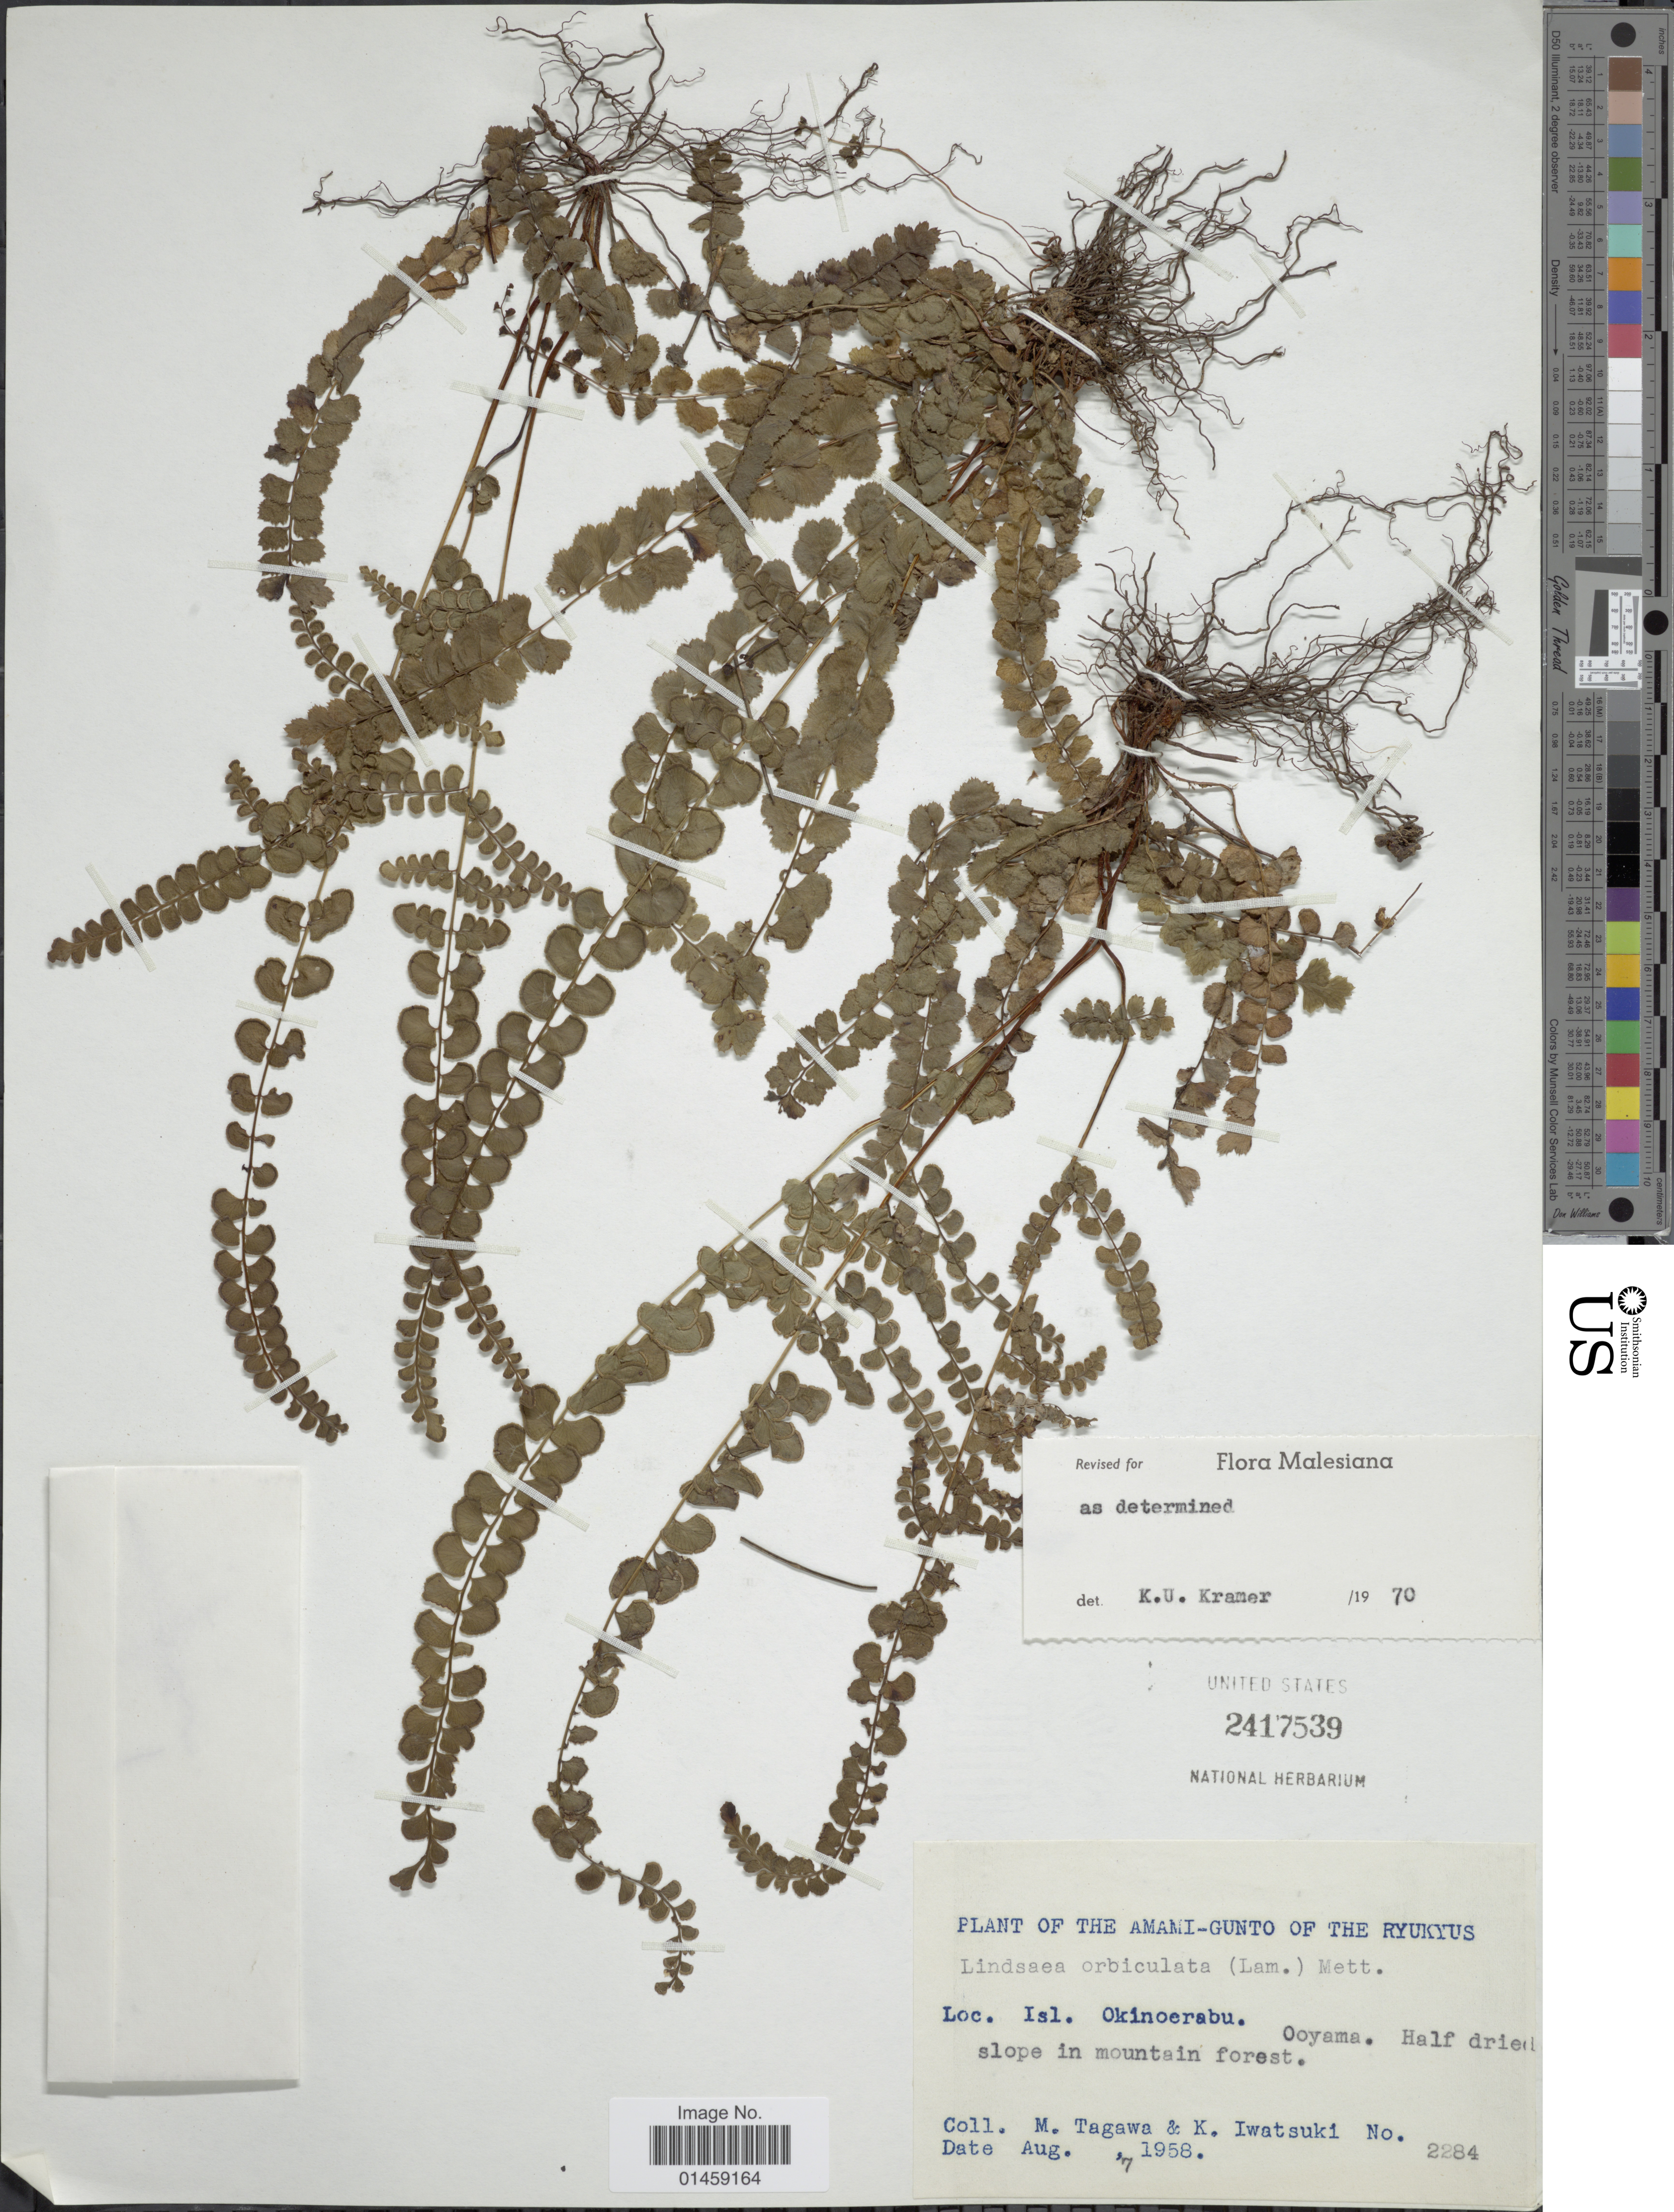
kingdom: Plantae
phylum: Tracheophyta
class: Polypodiopsida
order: Polypodiales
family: Lindsaeaceae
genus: Lindsaea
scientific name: Lindsaea orbiculata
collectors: M. Tagawa & K. Iwatsuki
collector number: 2284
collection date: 1958-08-07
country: Japan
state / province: Okinawa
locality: The Amami-Gunto of the Ryukyus. Isl. Okinoerabu. Ooyama.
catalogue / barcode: US 2417539